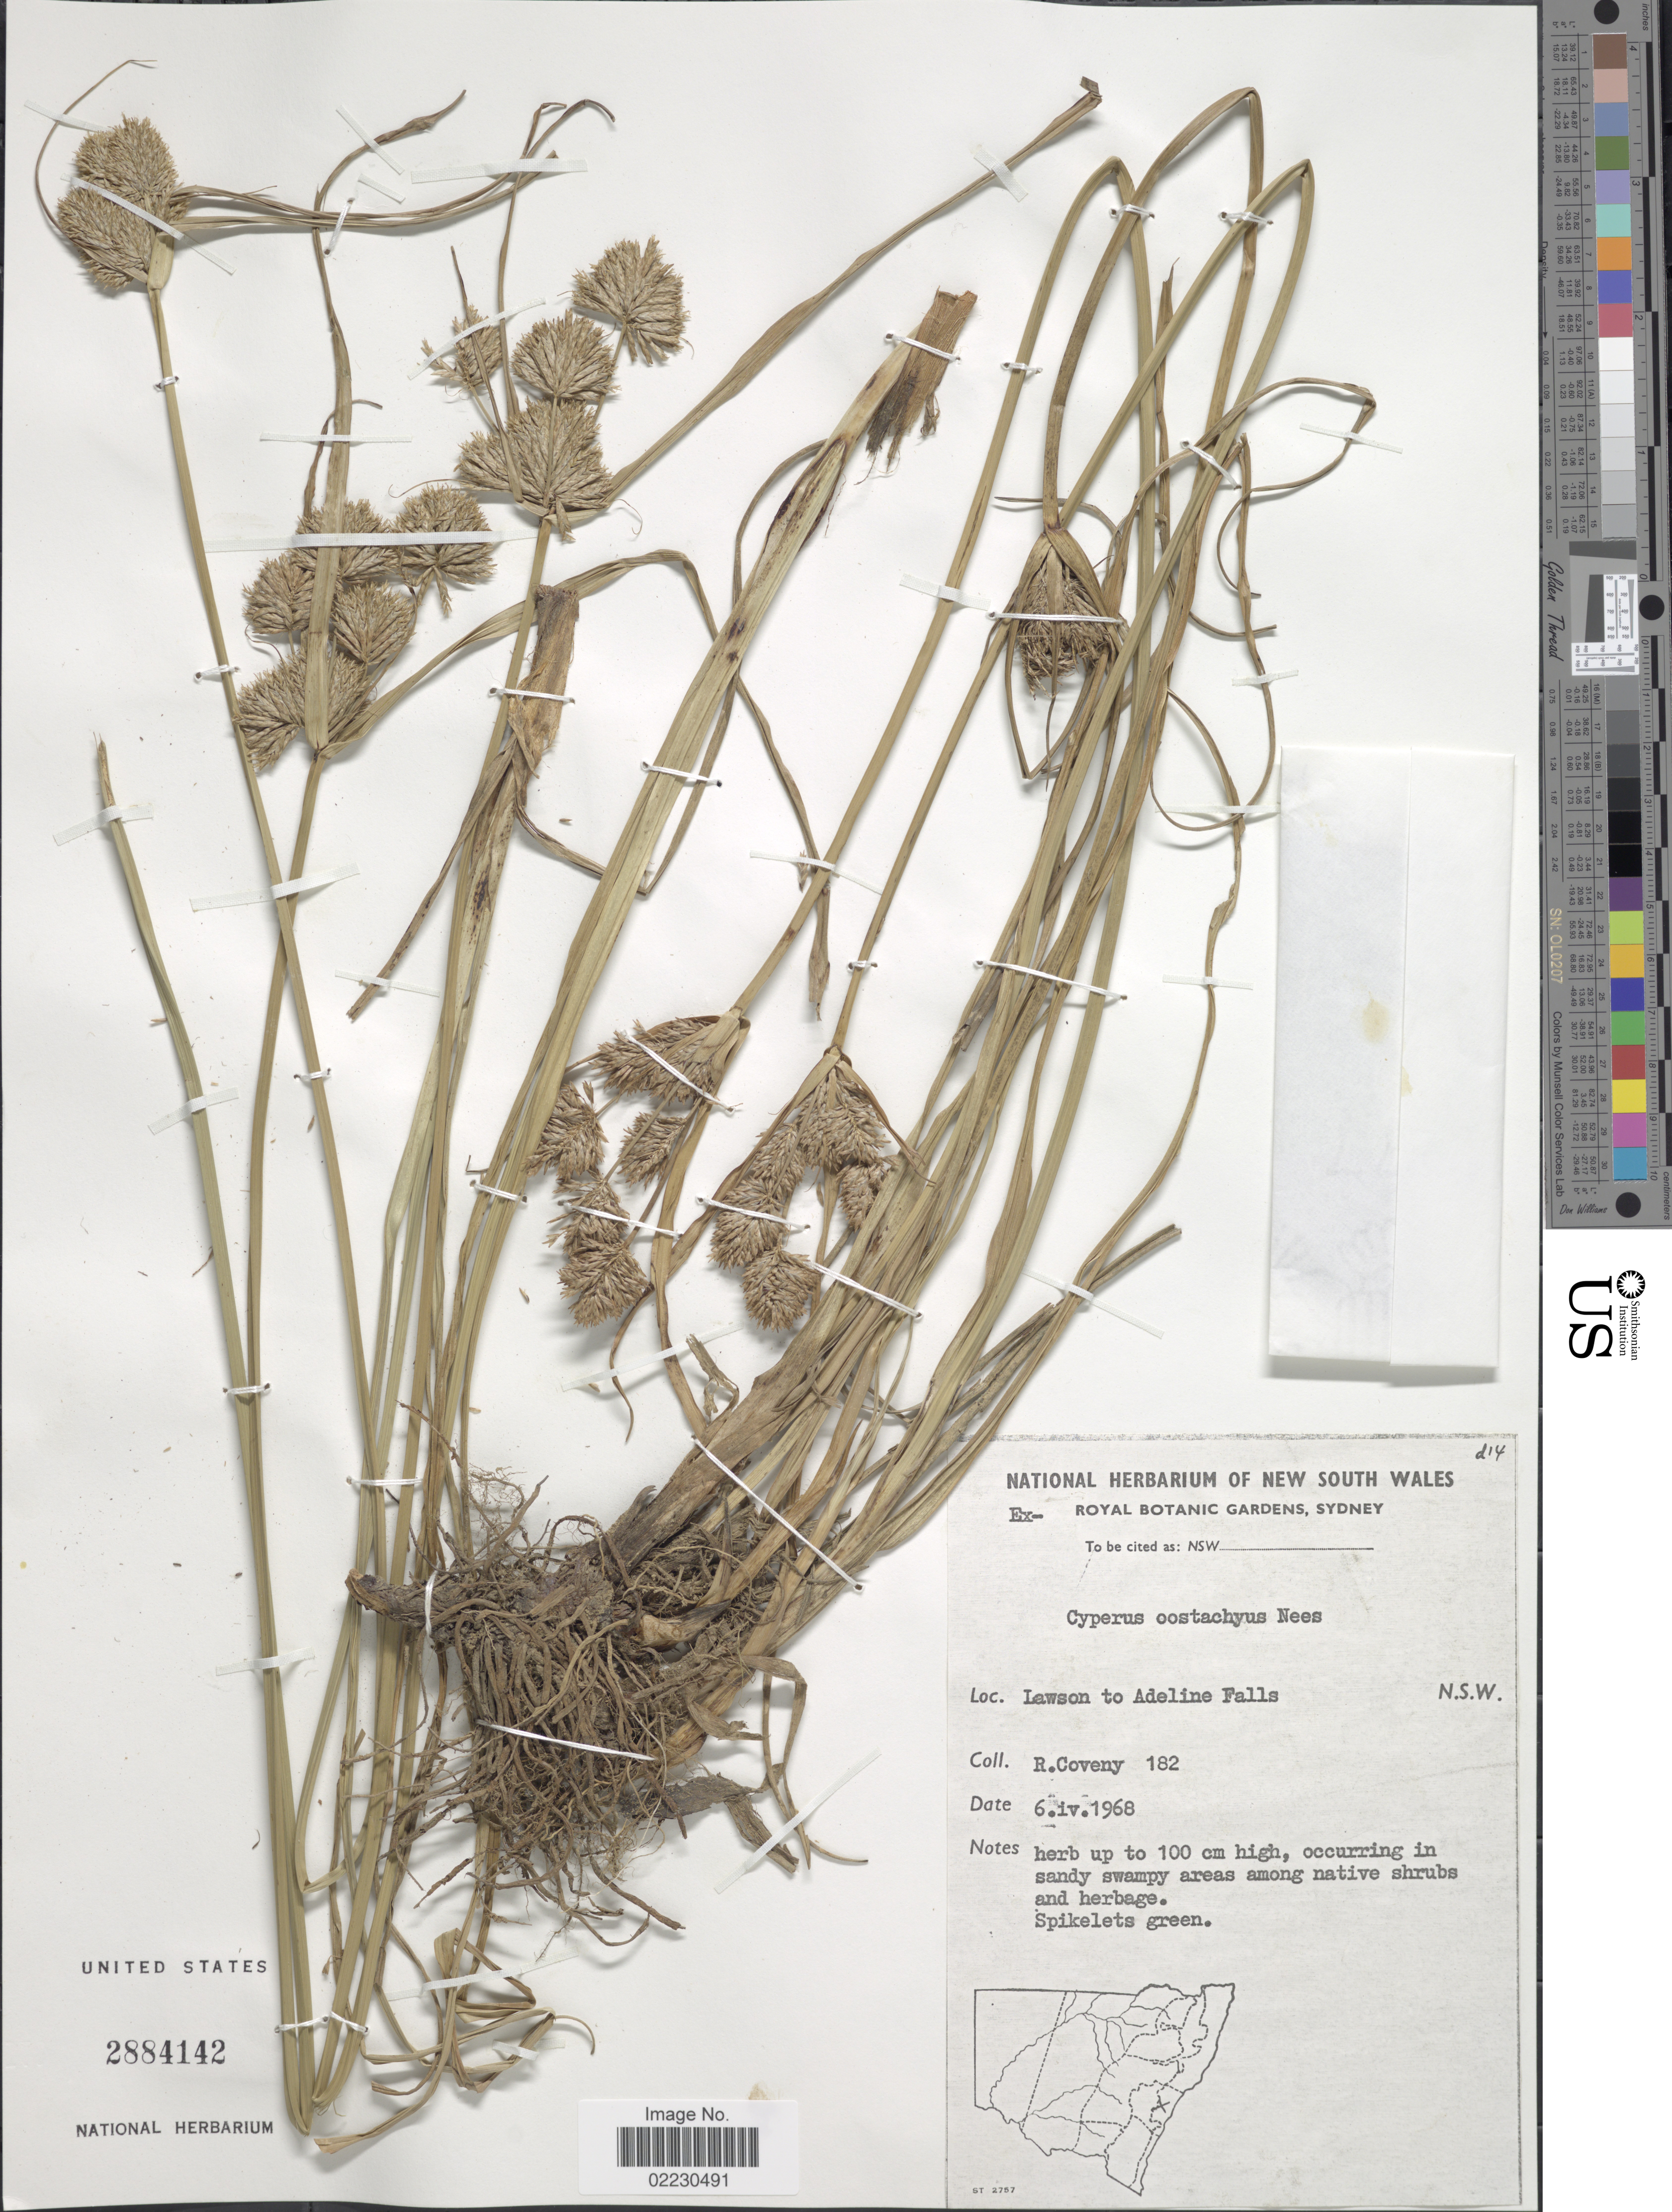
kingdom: Plantae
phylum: Tracheophyta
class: Liliopsida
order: Poales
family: Cyperaceae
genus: Cyperus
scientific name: Cyperus rigens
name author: J. Presl & C. Presl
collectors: R. Coveny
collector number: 182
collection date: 1968-04-06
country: Australia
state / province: New South Wales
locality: Lawson to Adeline Falls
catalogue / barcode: US 2884142